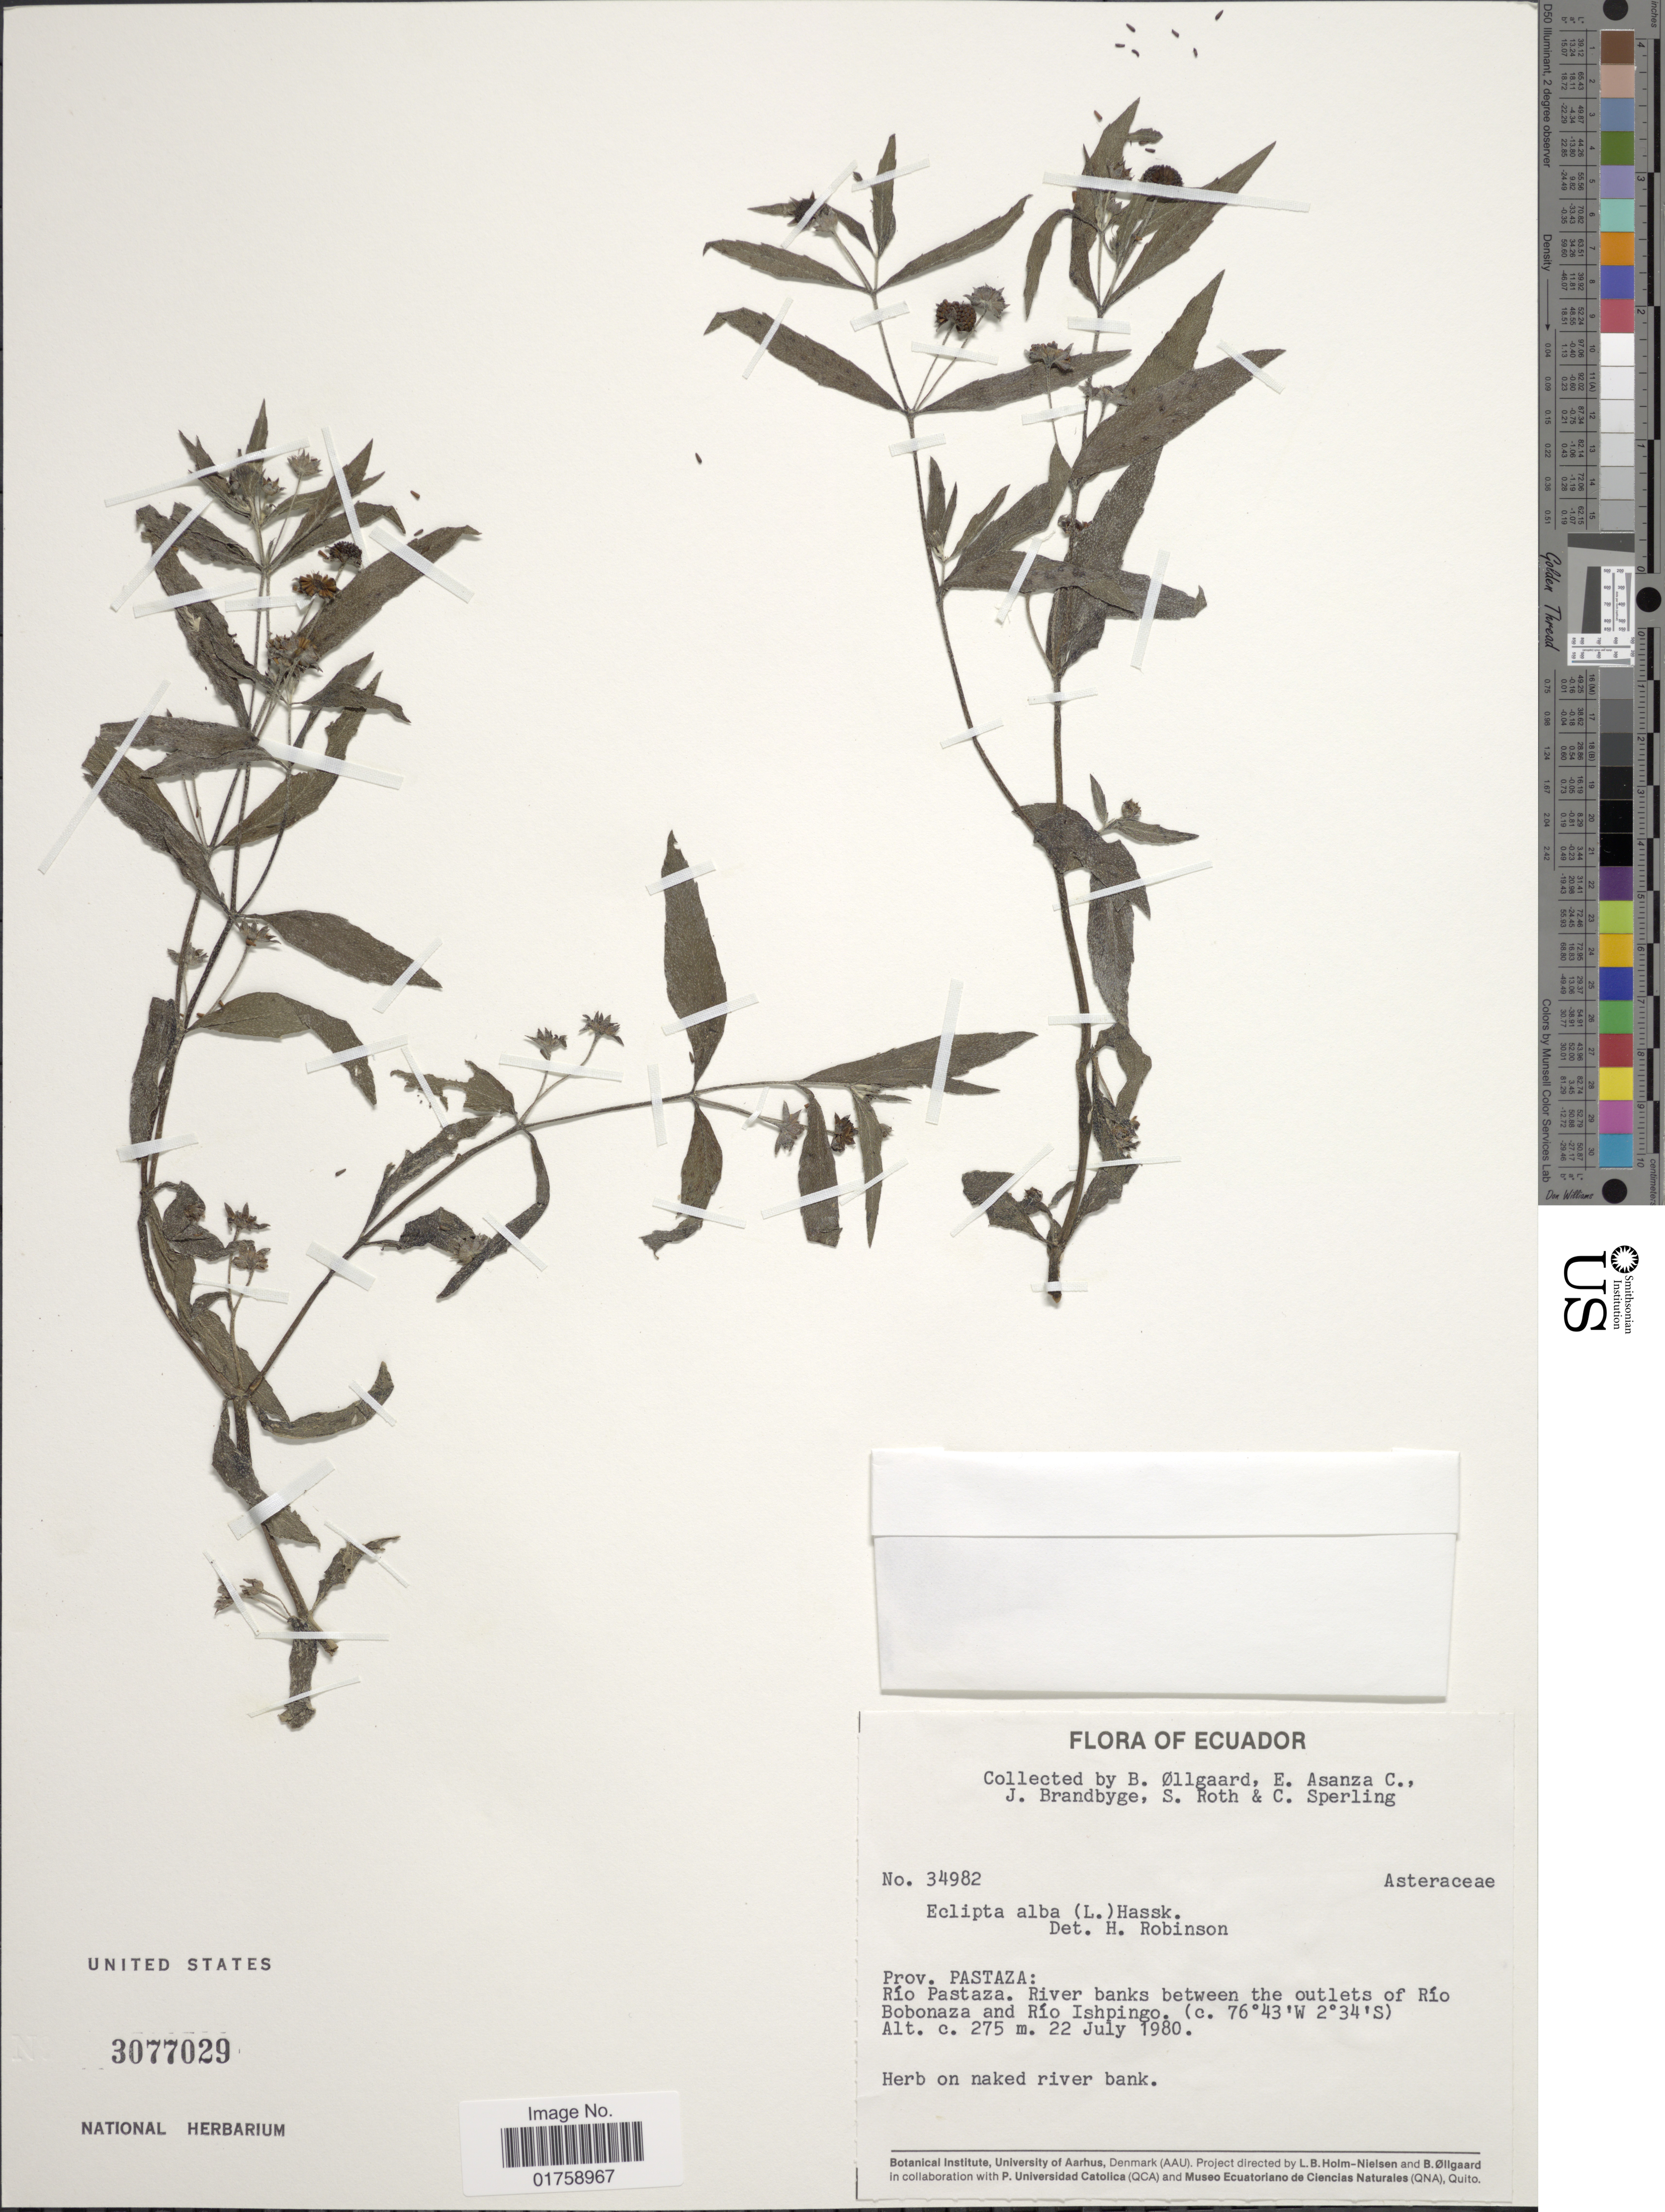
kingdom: Plantae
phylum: Tracheophyta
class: Magnoliopsida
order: Asterales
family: Asteraceae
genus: Eclipta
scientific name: Eclipta prostrata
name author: (L.) L.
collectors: B. Øllgaard, E. Asanza C., J. Brandbyge, S. Roth & C. Sperling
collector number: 34982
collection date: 1980-07-22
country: Ecuador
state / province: Pastaza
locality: Ecuador. Prov. Pastaza: Rio Pastaza: River banks between the outlets of Rio Bobonaza and Rio Ishpingo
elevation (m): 275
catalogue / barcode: US 3077029